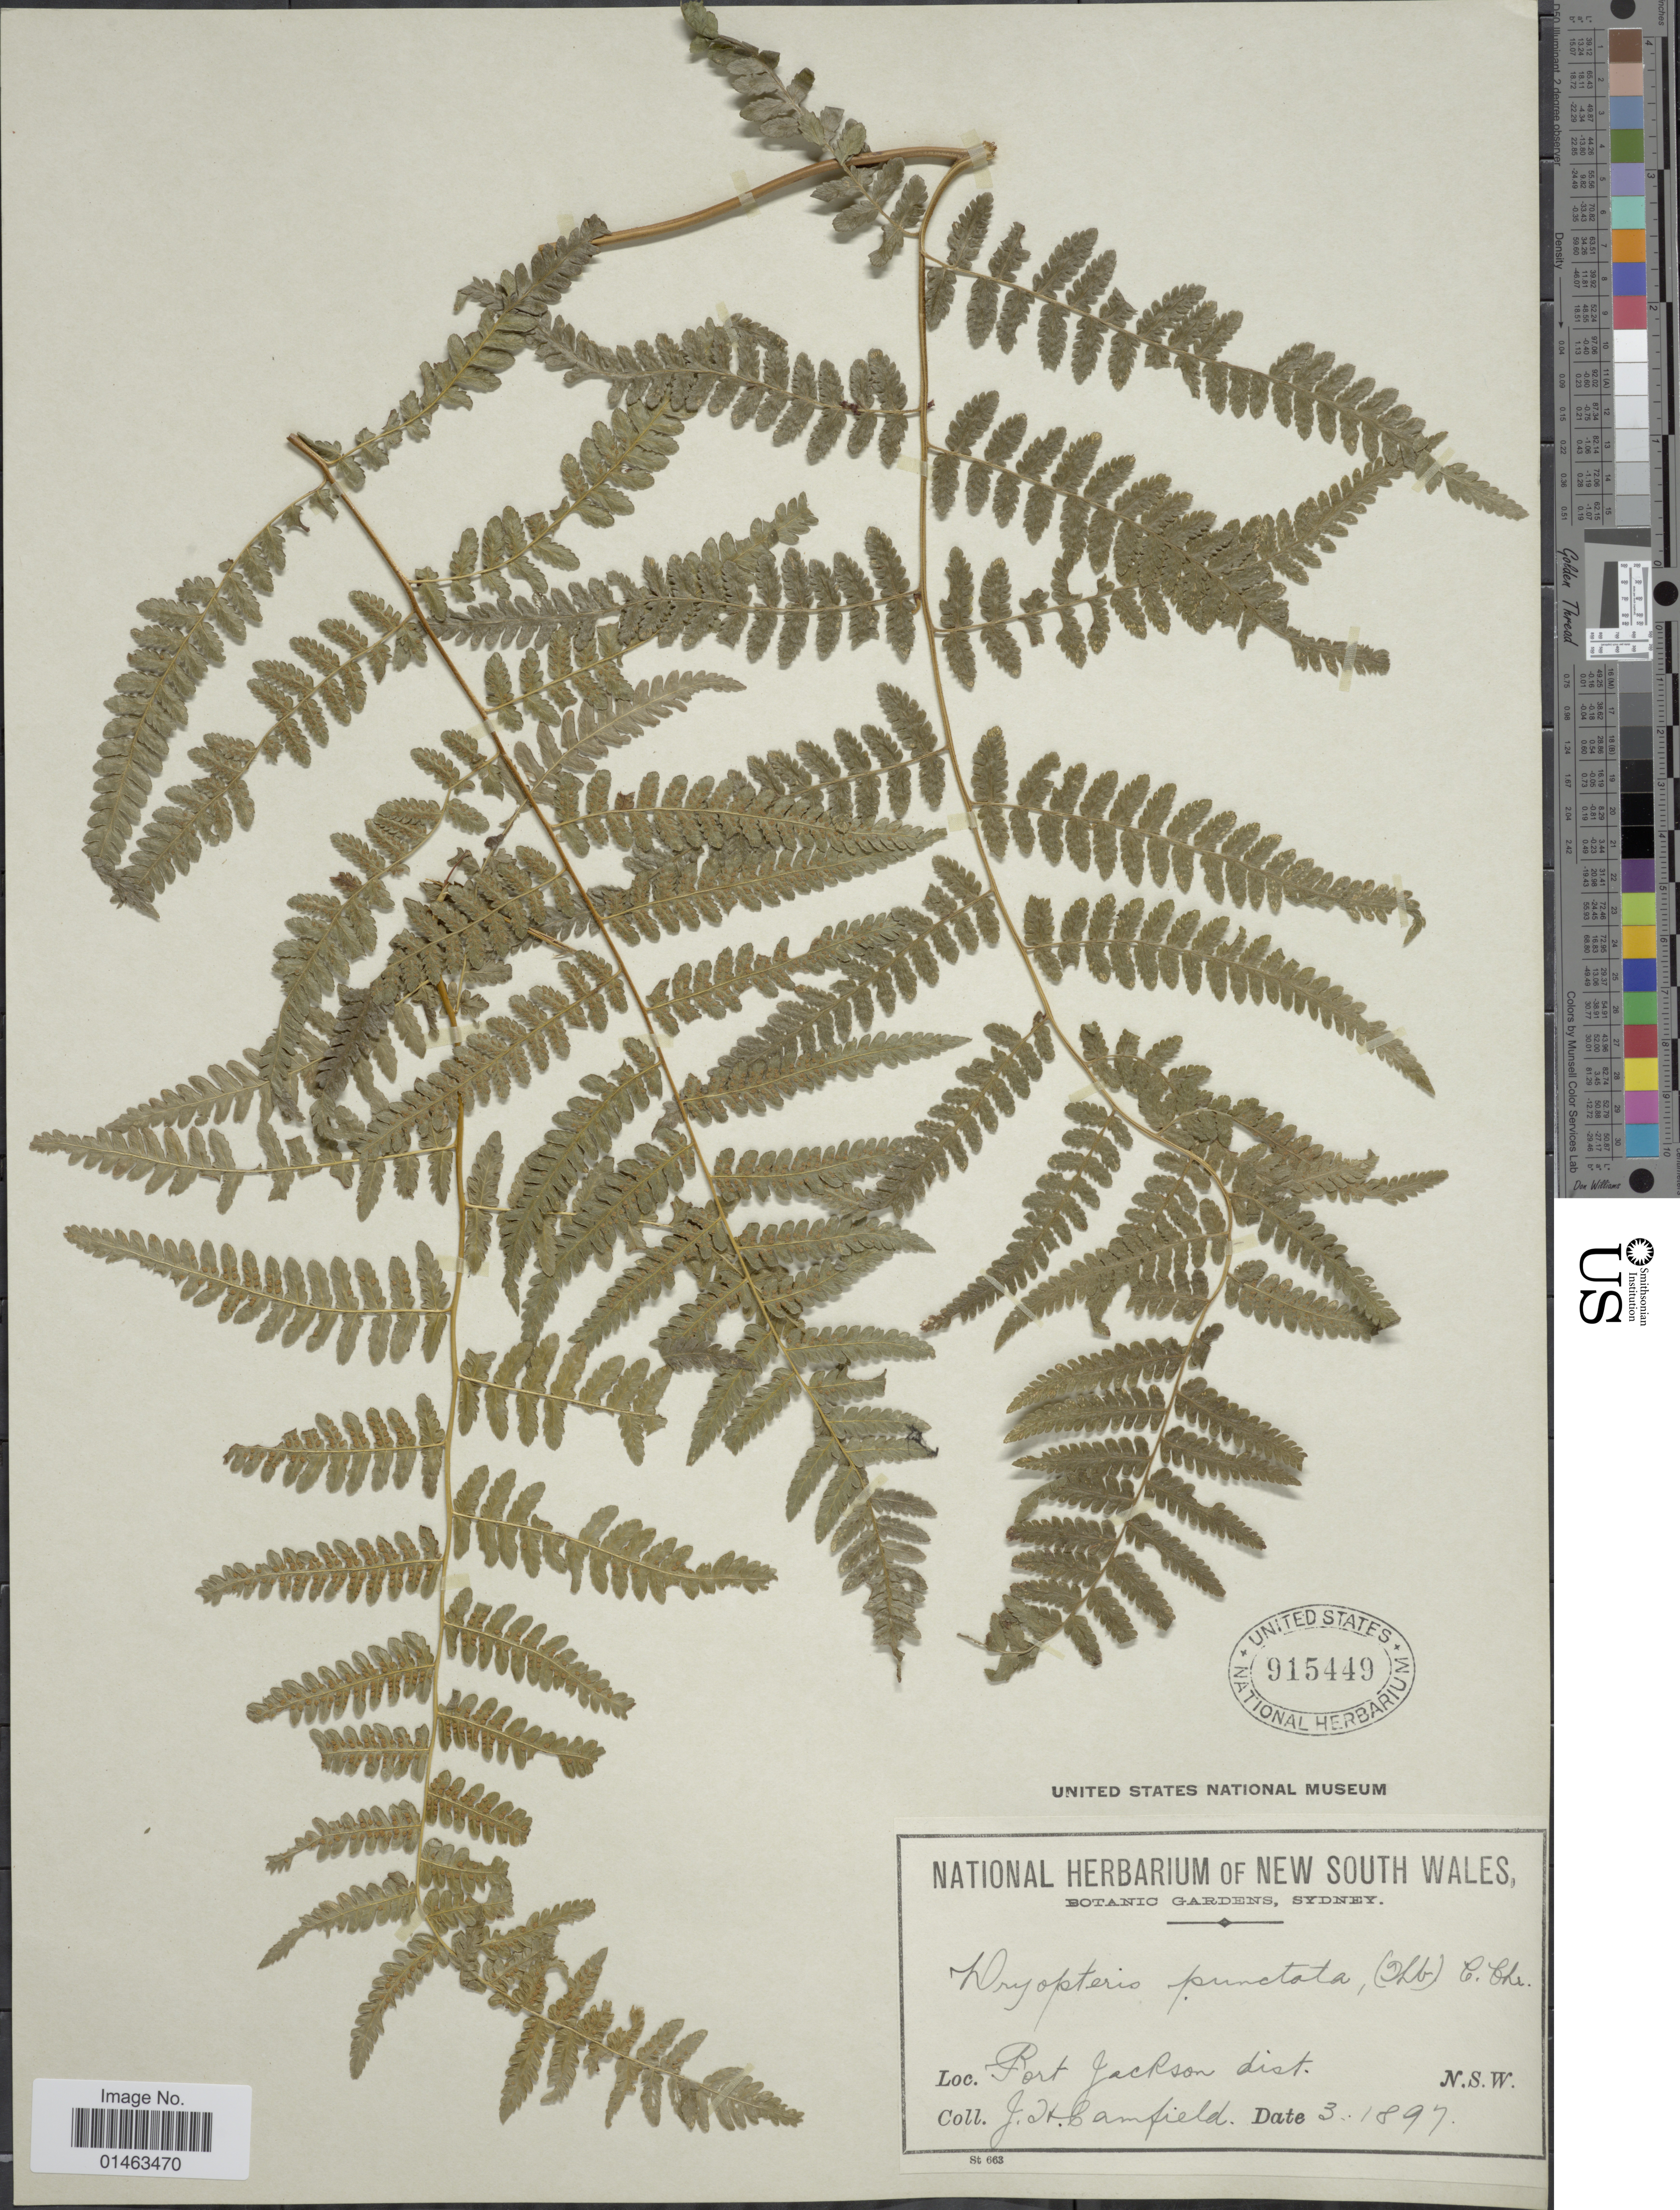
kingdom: Plantae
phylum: Tracheophyta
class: Polypodiopsida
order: Polypodiales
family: Dennstaedtiaceae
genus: Hypolepis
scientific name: Hypolepis punctata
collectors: J. Camfield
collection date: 1897-03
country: Australia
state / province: New South Wales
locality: Sydney, Port Jackson dist., N.S.W.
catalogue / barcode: US 915449